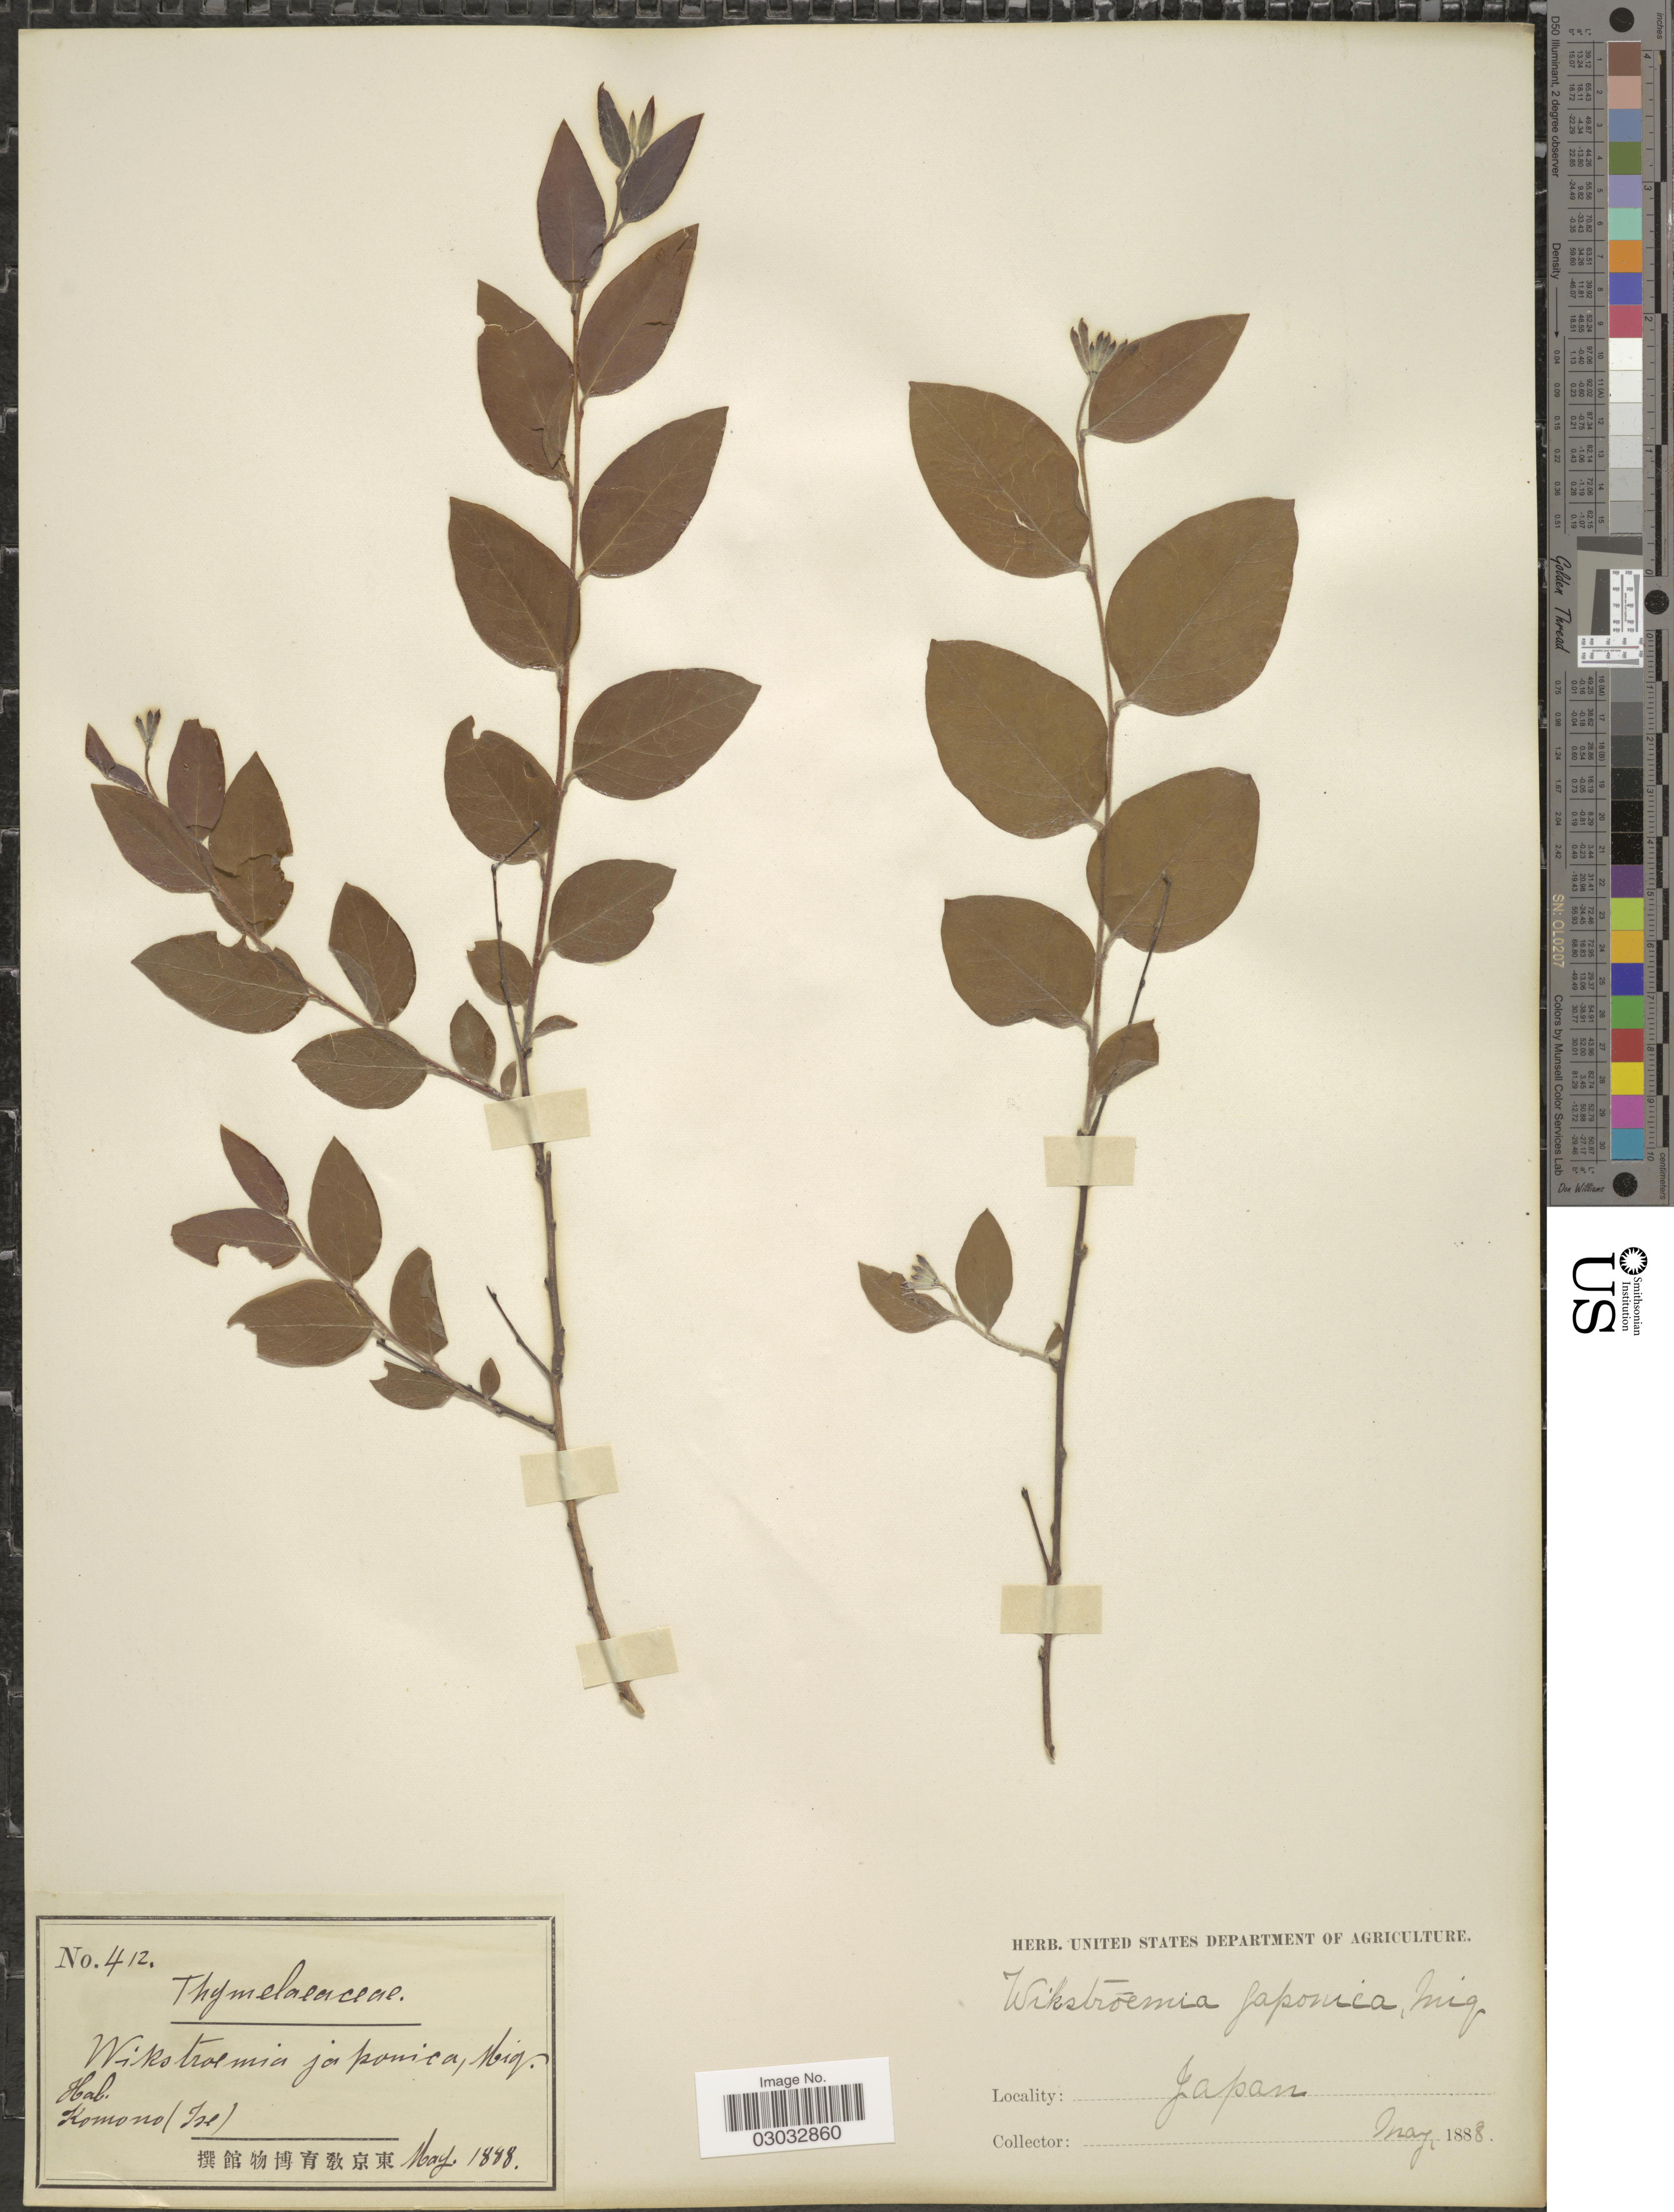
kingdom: Plantae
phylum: Tracheophyta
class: Magnoliopsida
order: Malvales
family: Thymelaeaceae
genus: Wikstroemia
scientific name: Wikstroemia japonica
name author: (Siebold & Zucc.) Miq.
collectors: ex herb. U. S. Department of Agriculture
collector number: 412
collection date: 1888-05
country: Japan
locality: Komono (Ise).